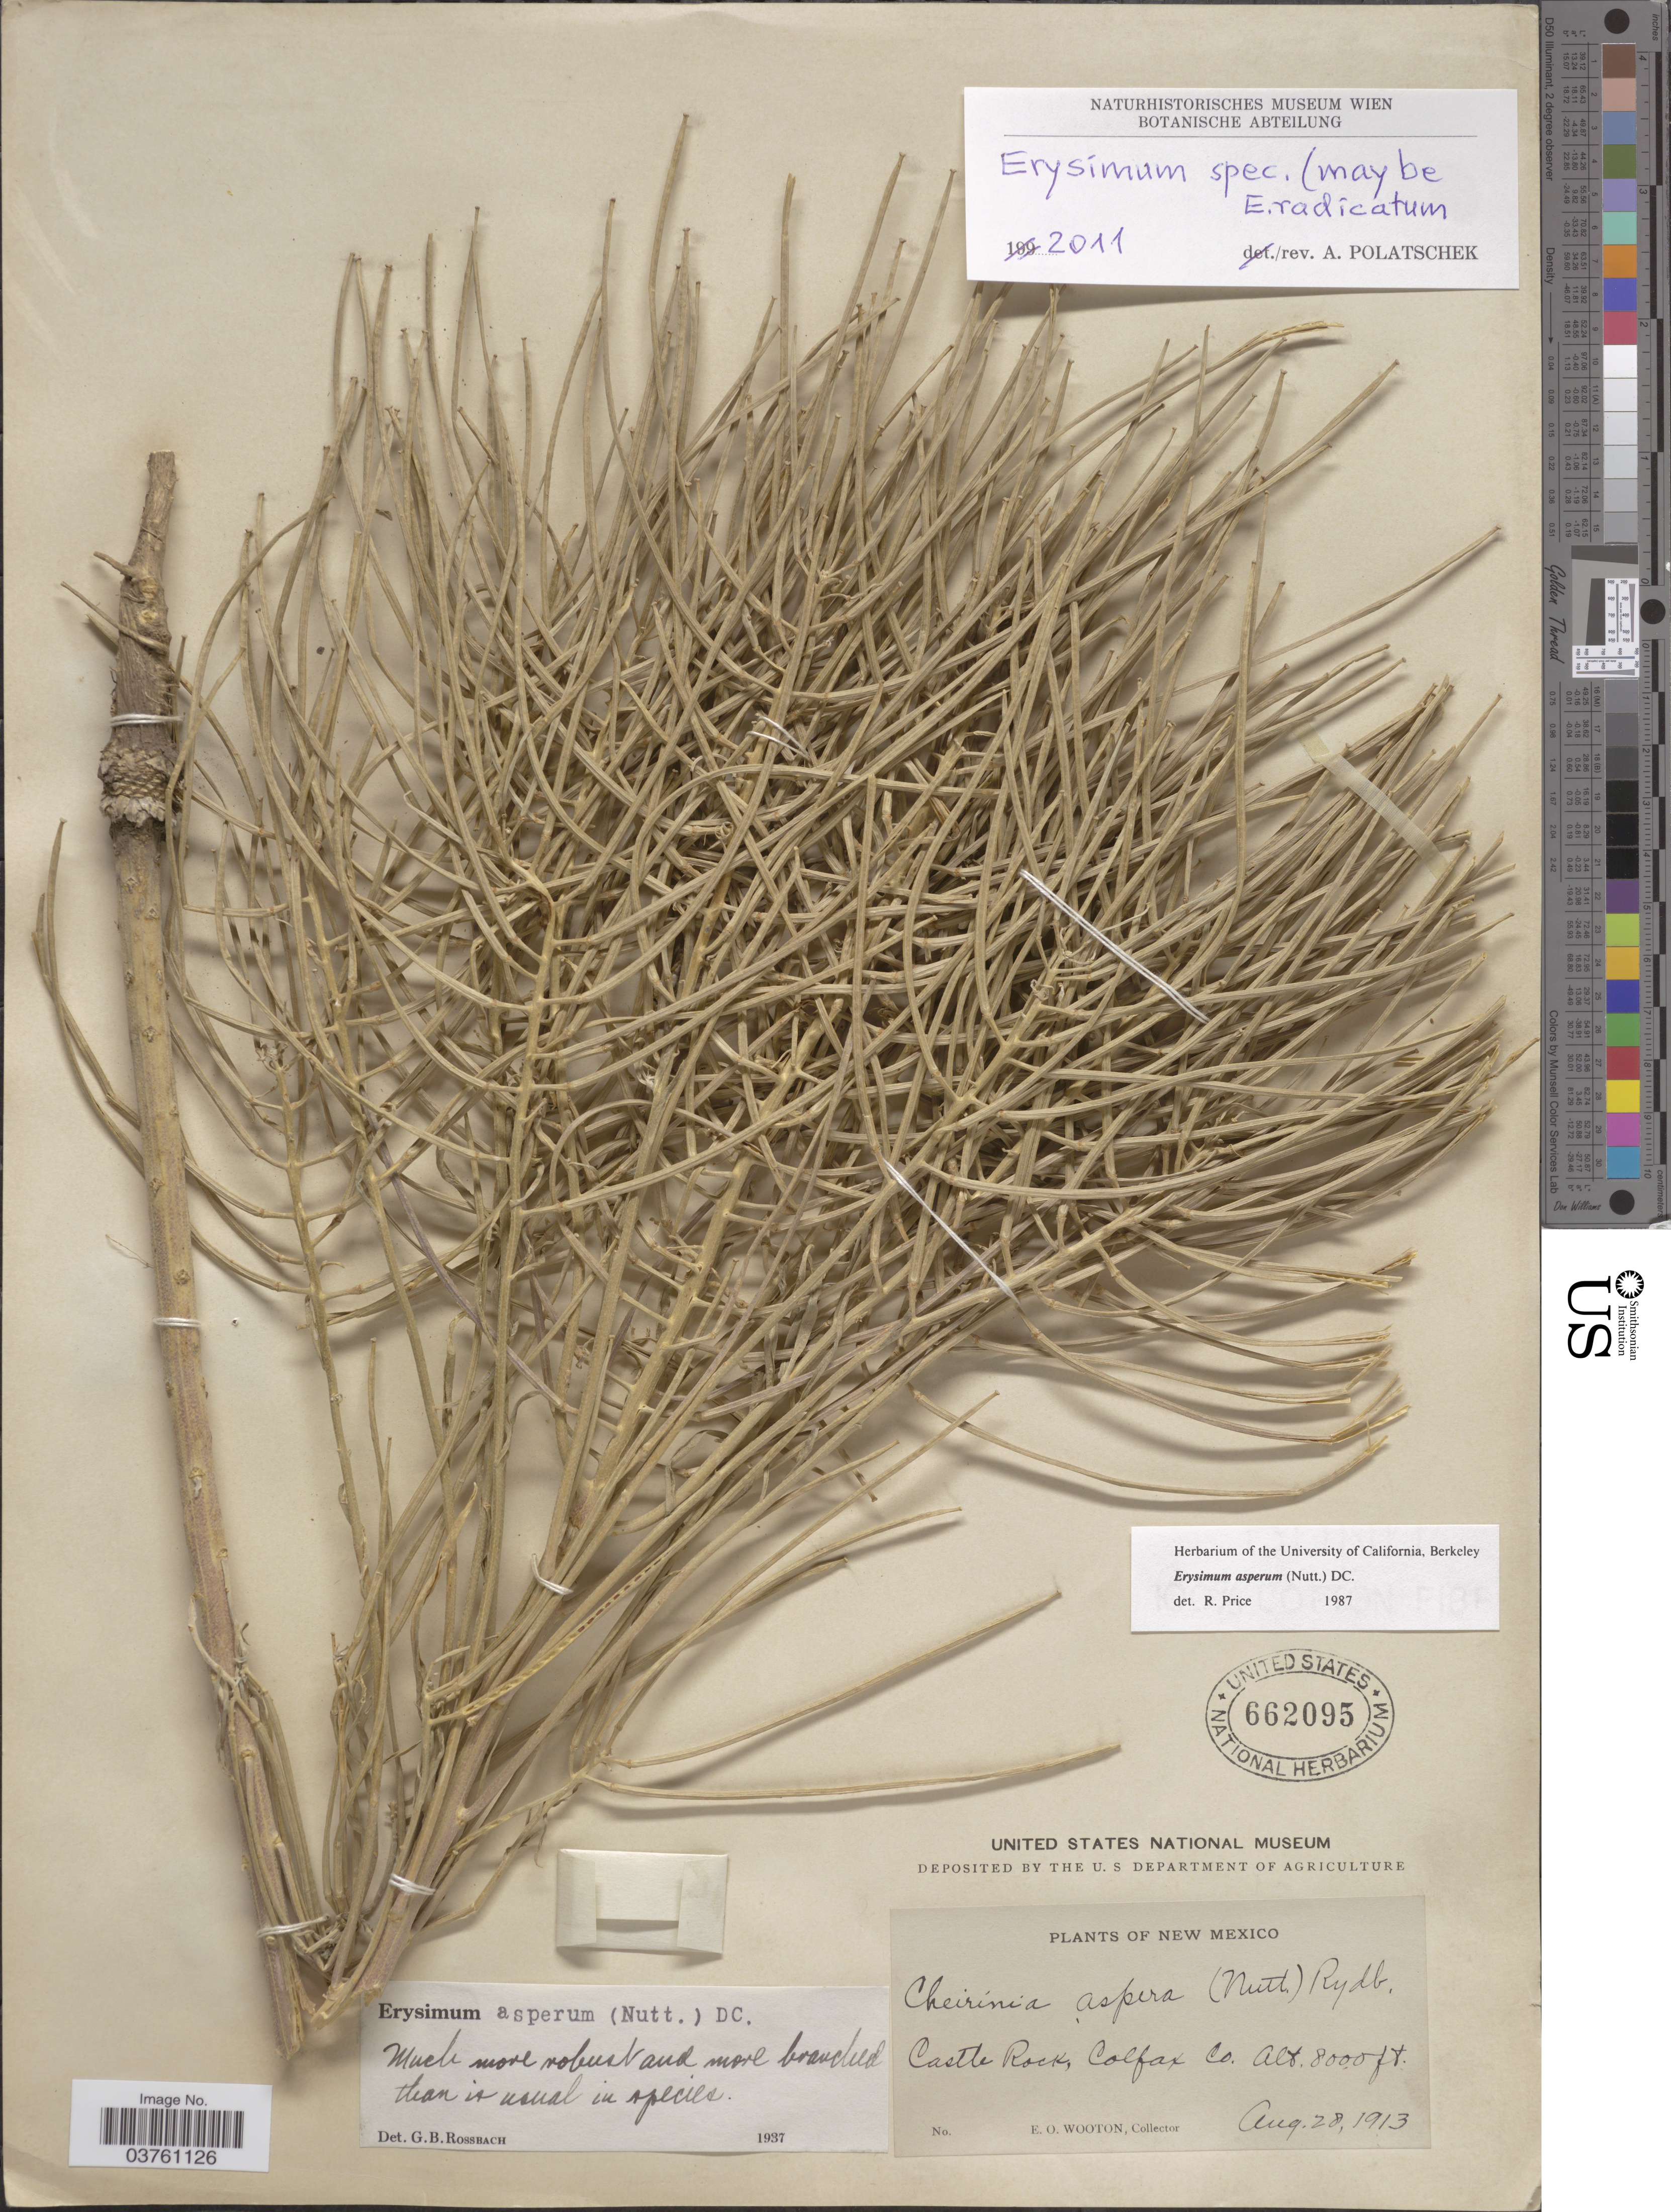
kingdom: Plantae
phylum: Tracheophyta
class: Magnoliopsida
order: Brassicales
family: Brassicaceae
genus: Erysimum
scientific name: Erysimum sp.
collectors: E. O. Wooton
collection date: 1913-08-28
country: United States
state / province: New Mexico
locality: Castle Rock, Colfax Co.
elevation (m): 2438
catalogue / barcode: US 662095